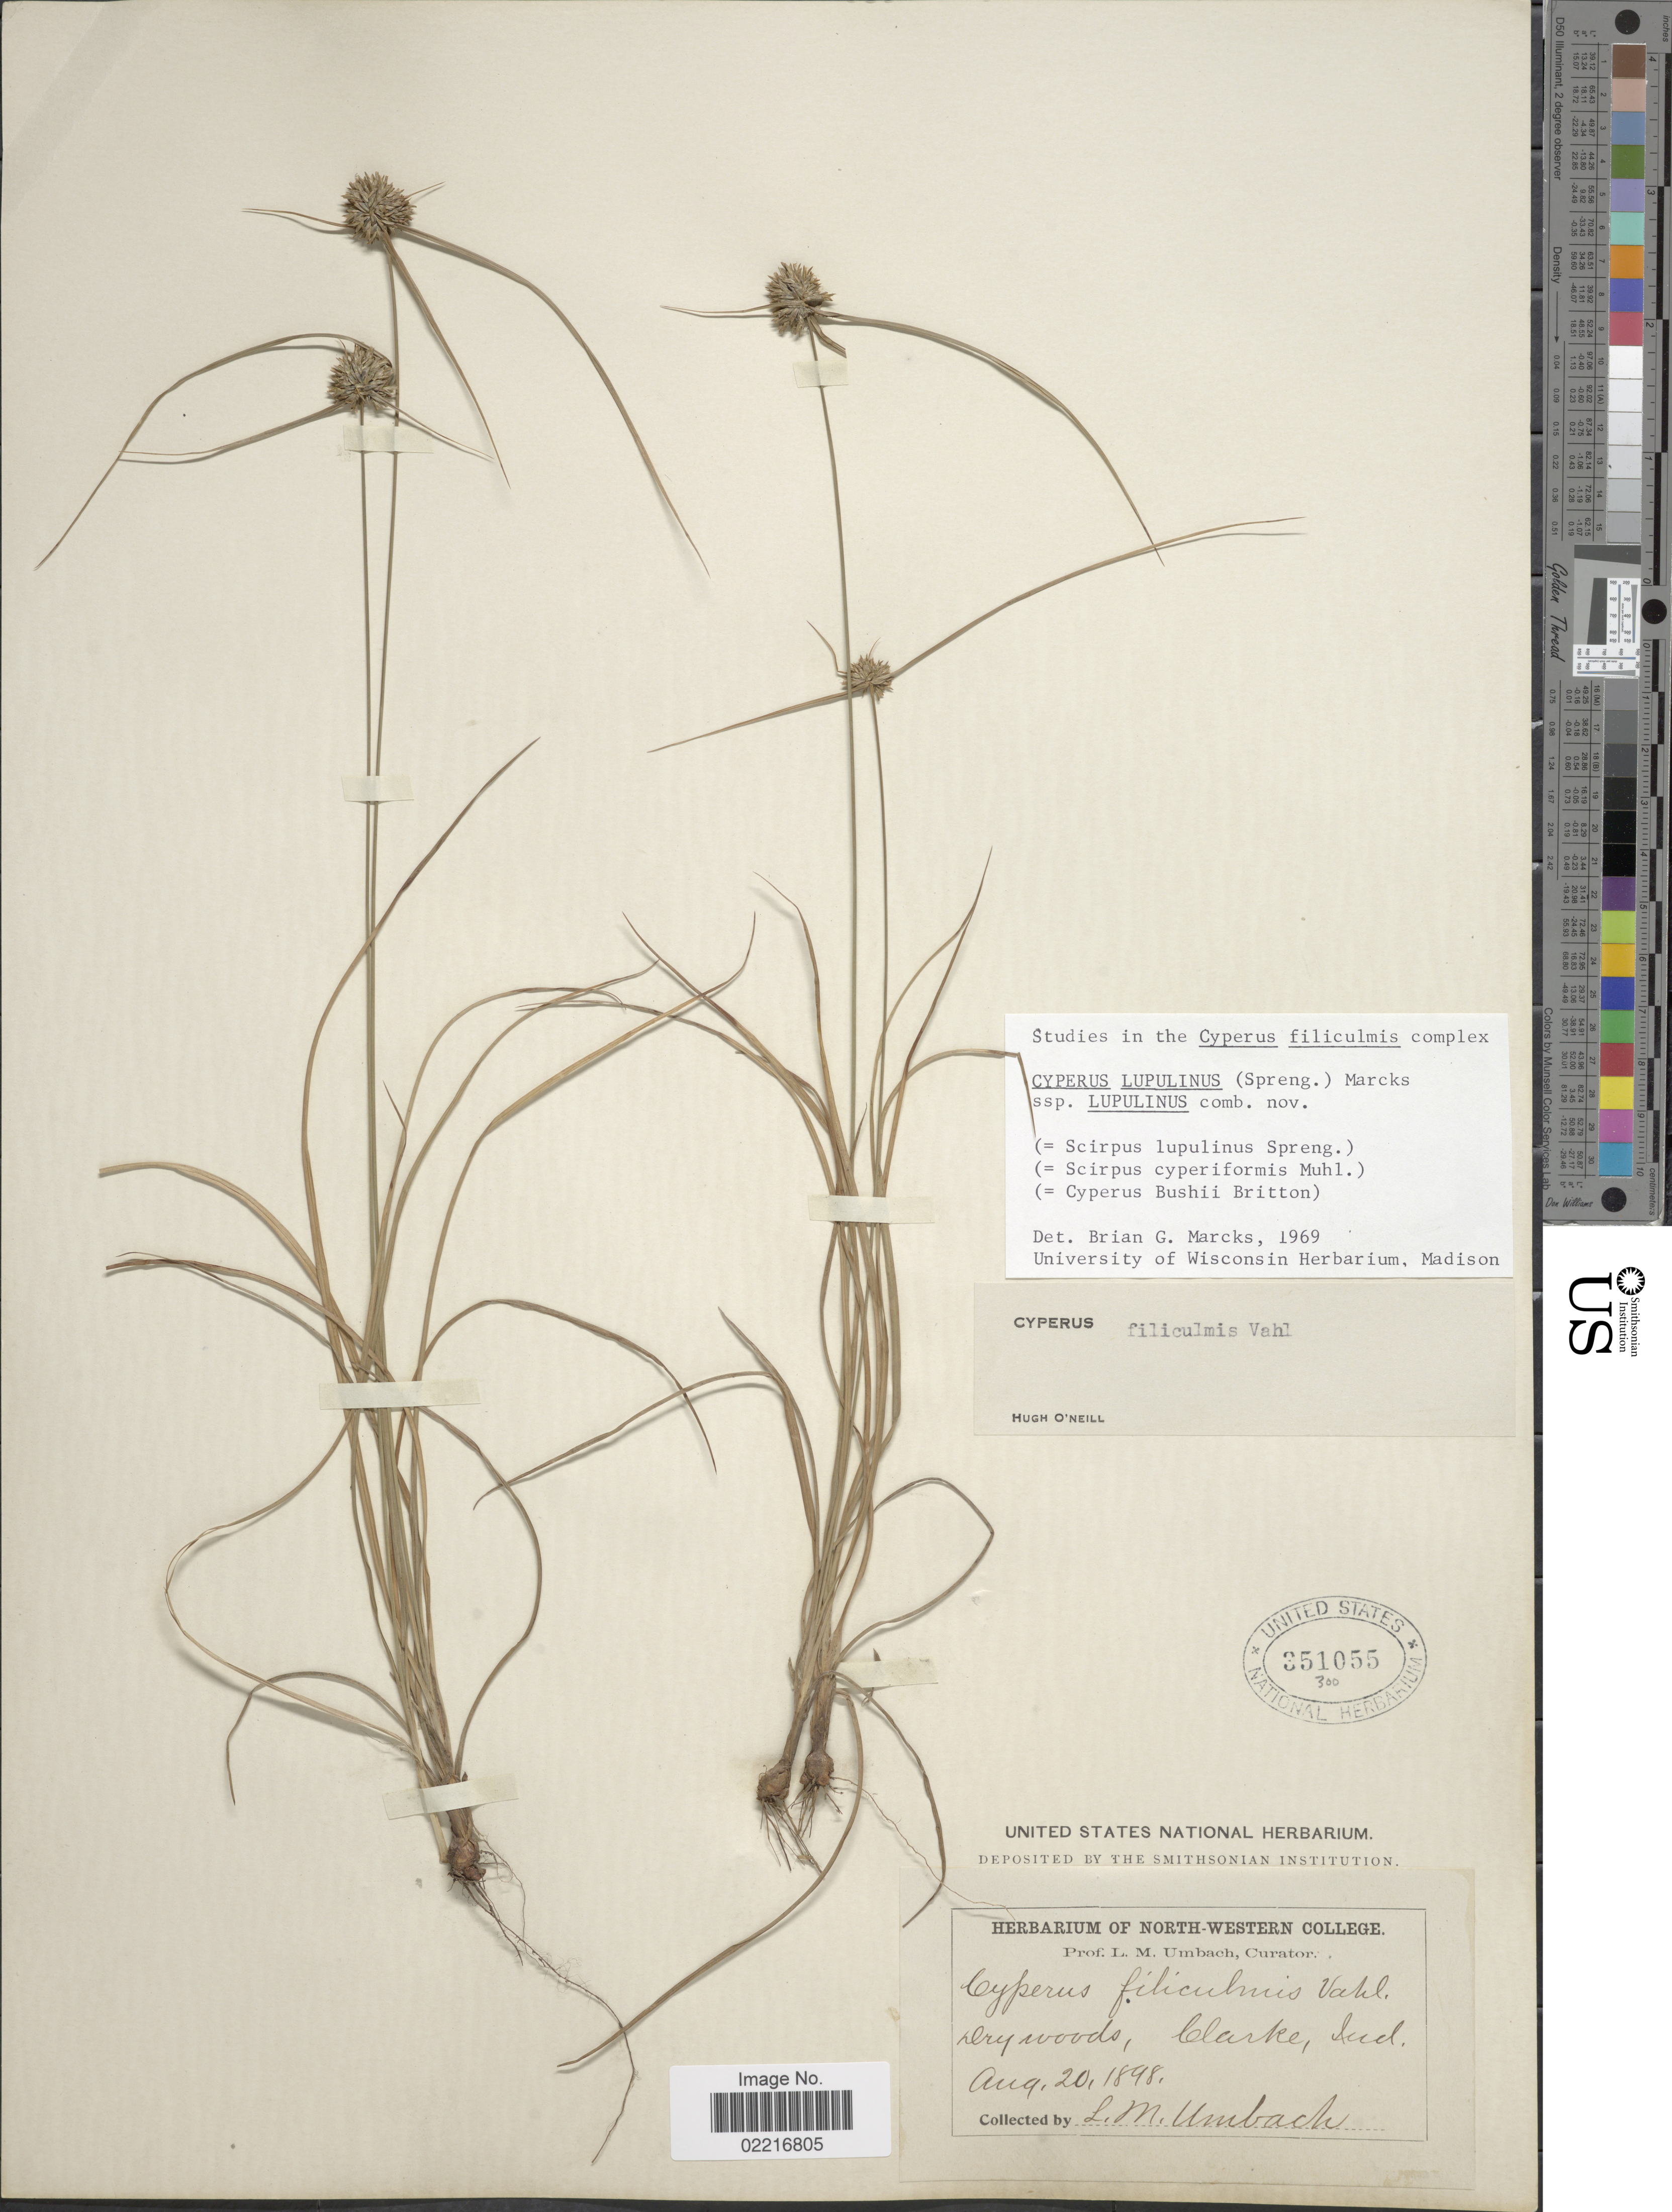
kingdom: Plantae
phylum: Tracheophyta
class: Liliopsida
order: Poales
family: Cyperaceae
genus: Cyperus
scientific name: Cyperus lupulinus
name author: (Spreng.) Marcks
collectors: L. M. Umbach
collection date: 1898-08-20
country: United States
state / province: Indiana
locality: Clarke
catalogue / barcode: US 351055